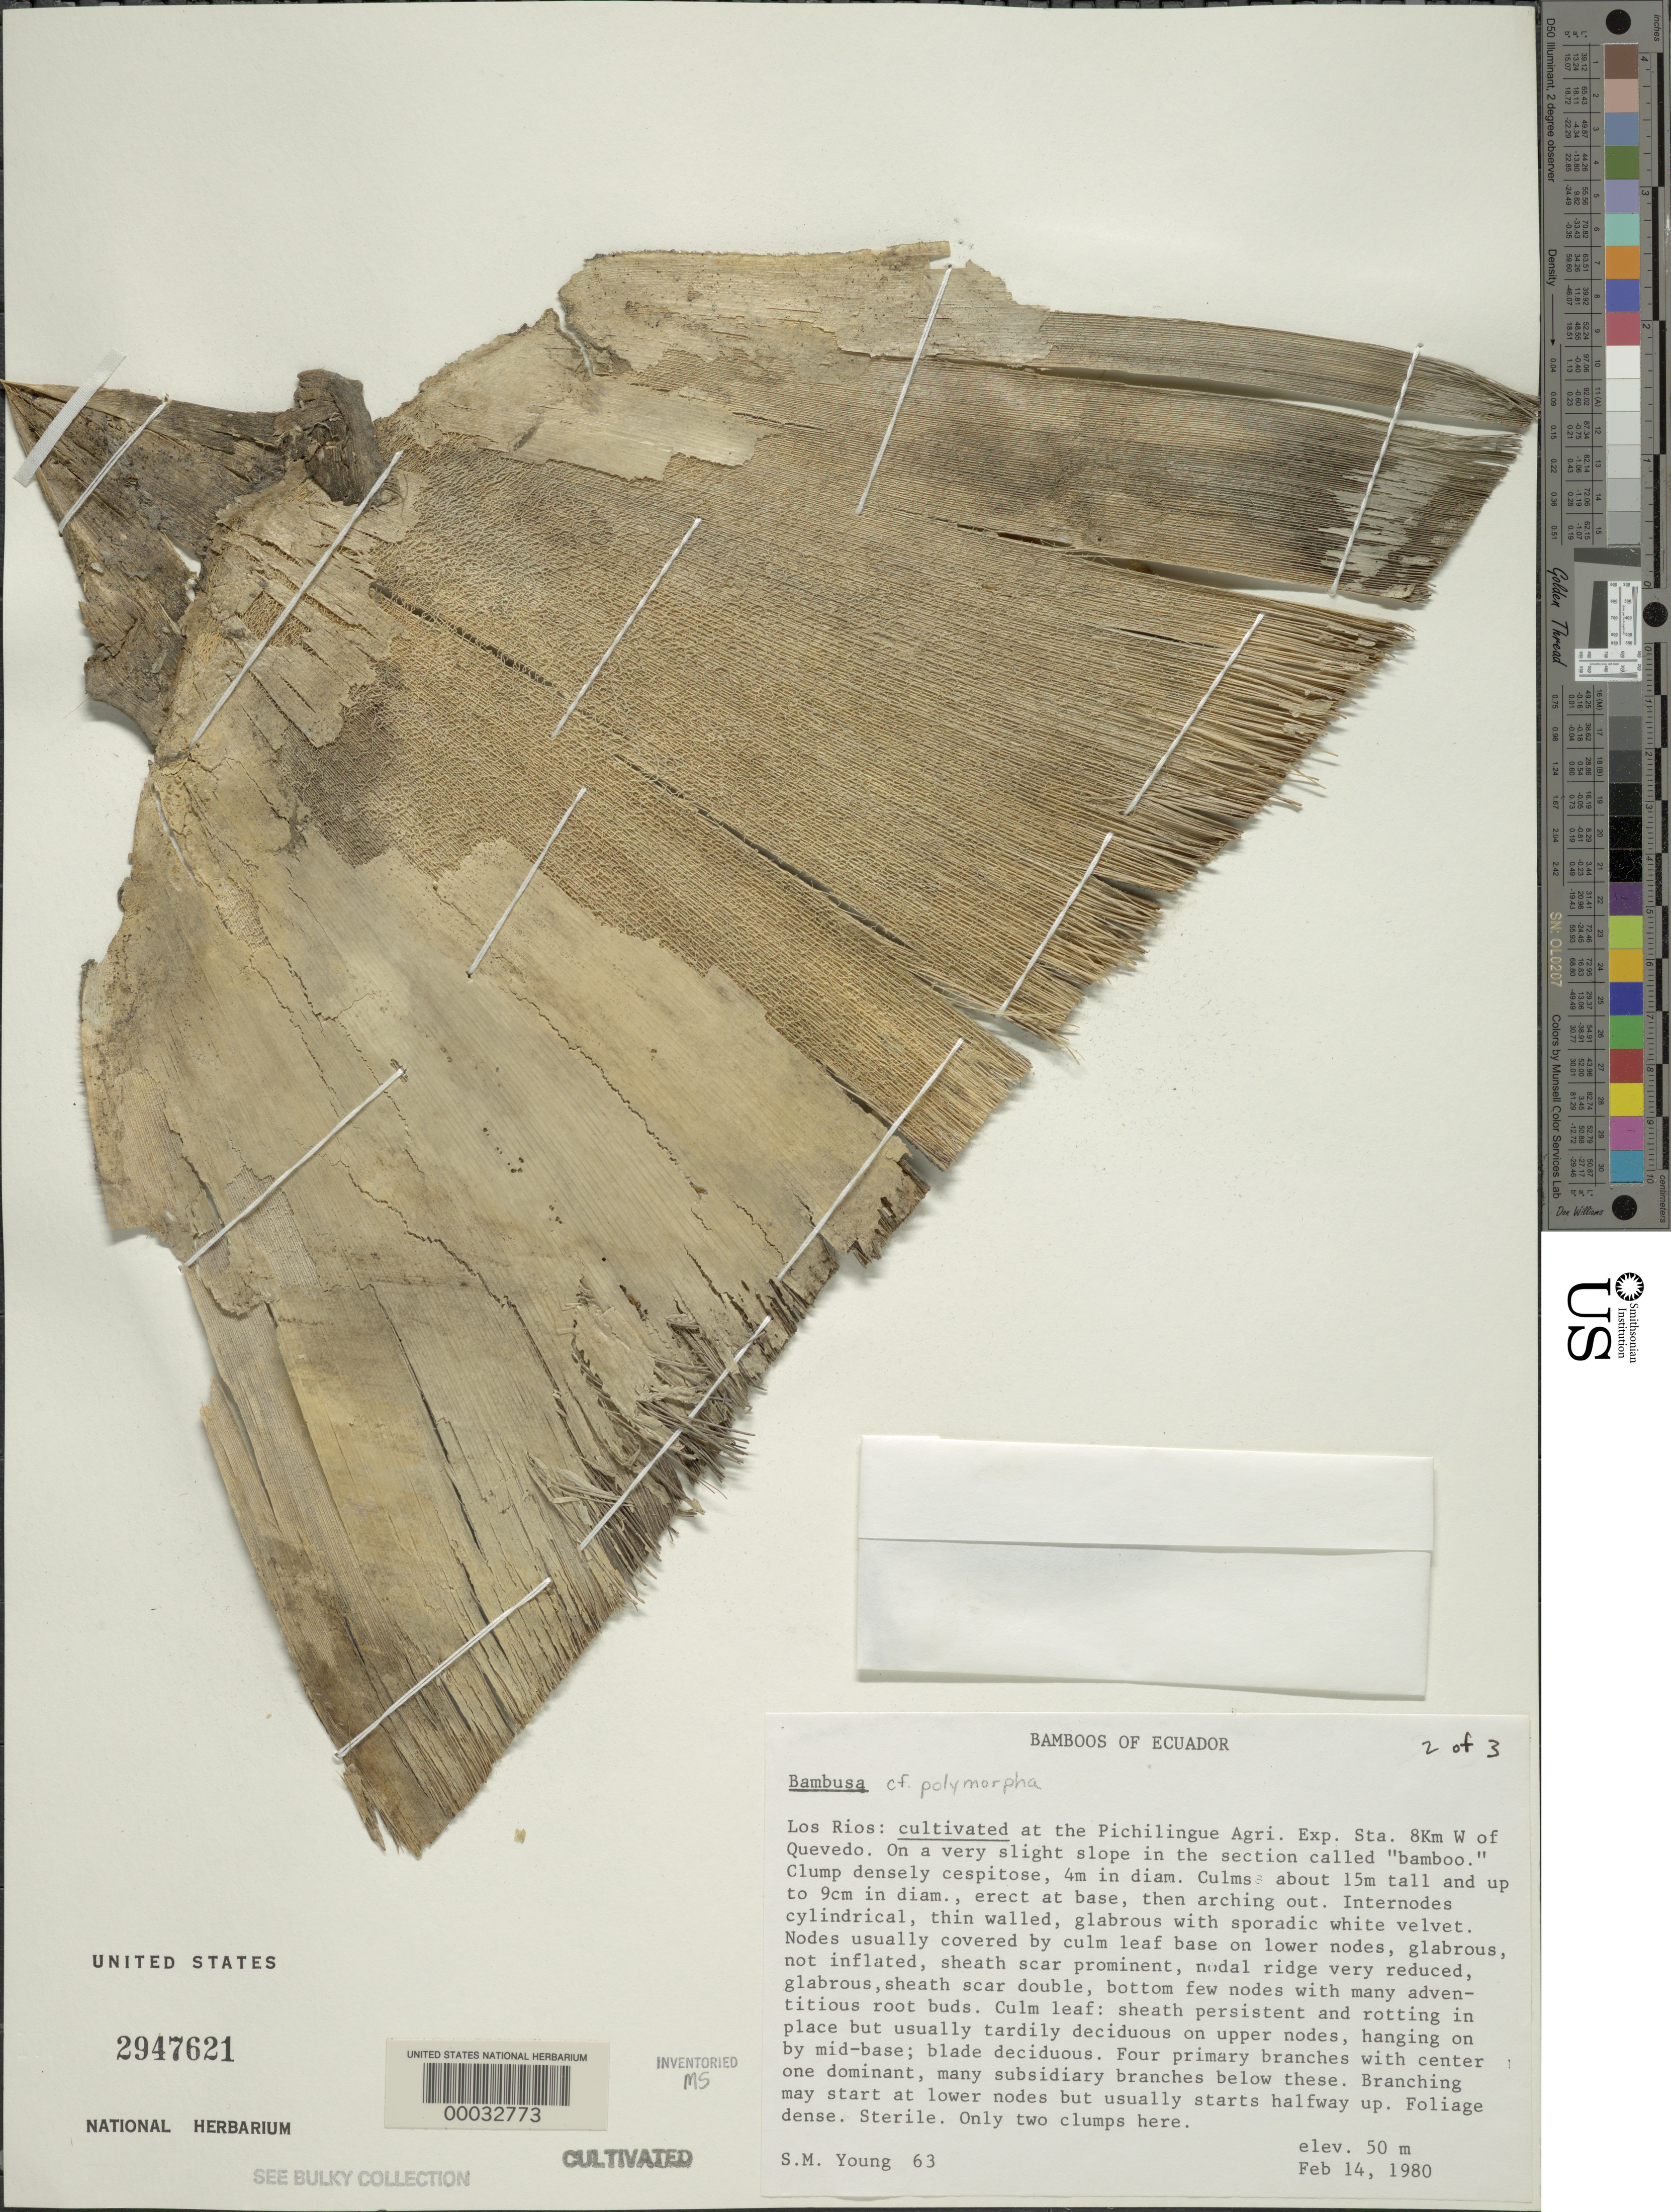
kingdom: Plantae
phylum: Tracheophyta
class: Liliopsida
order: Poales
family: Poaceae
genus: Bambusa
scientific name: Bambusa polymorpha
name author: Munro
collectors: S. Young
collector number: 63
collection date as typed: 14 Feb 1980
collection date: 1980-02-14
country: Ecuador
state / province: Los Ríos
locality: Pichilingue agricultural Experimentalal station-Quevedo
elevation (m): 50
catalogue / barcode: US 2947621